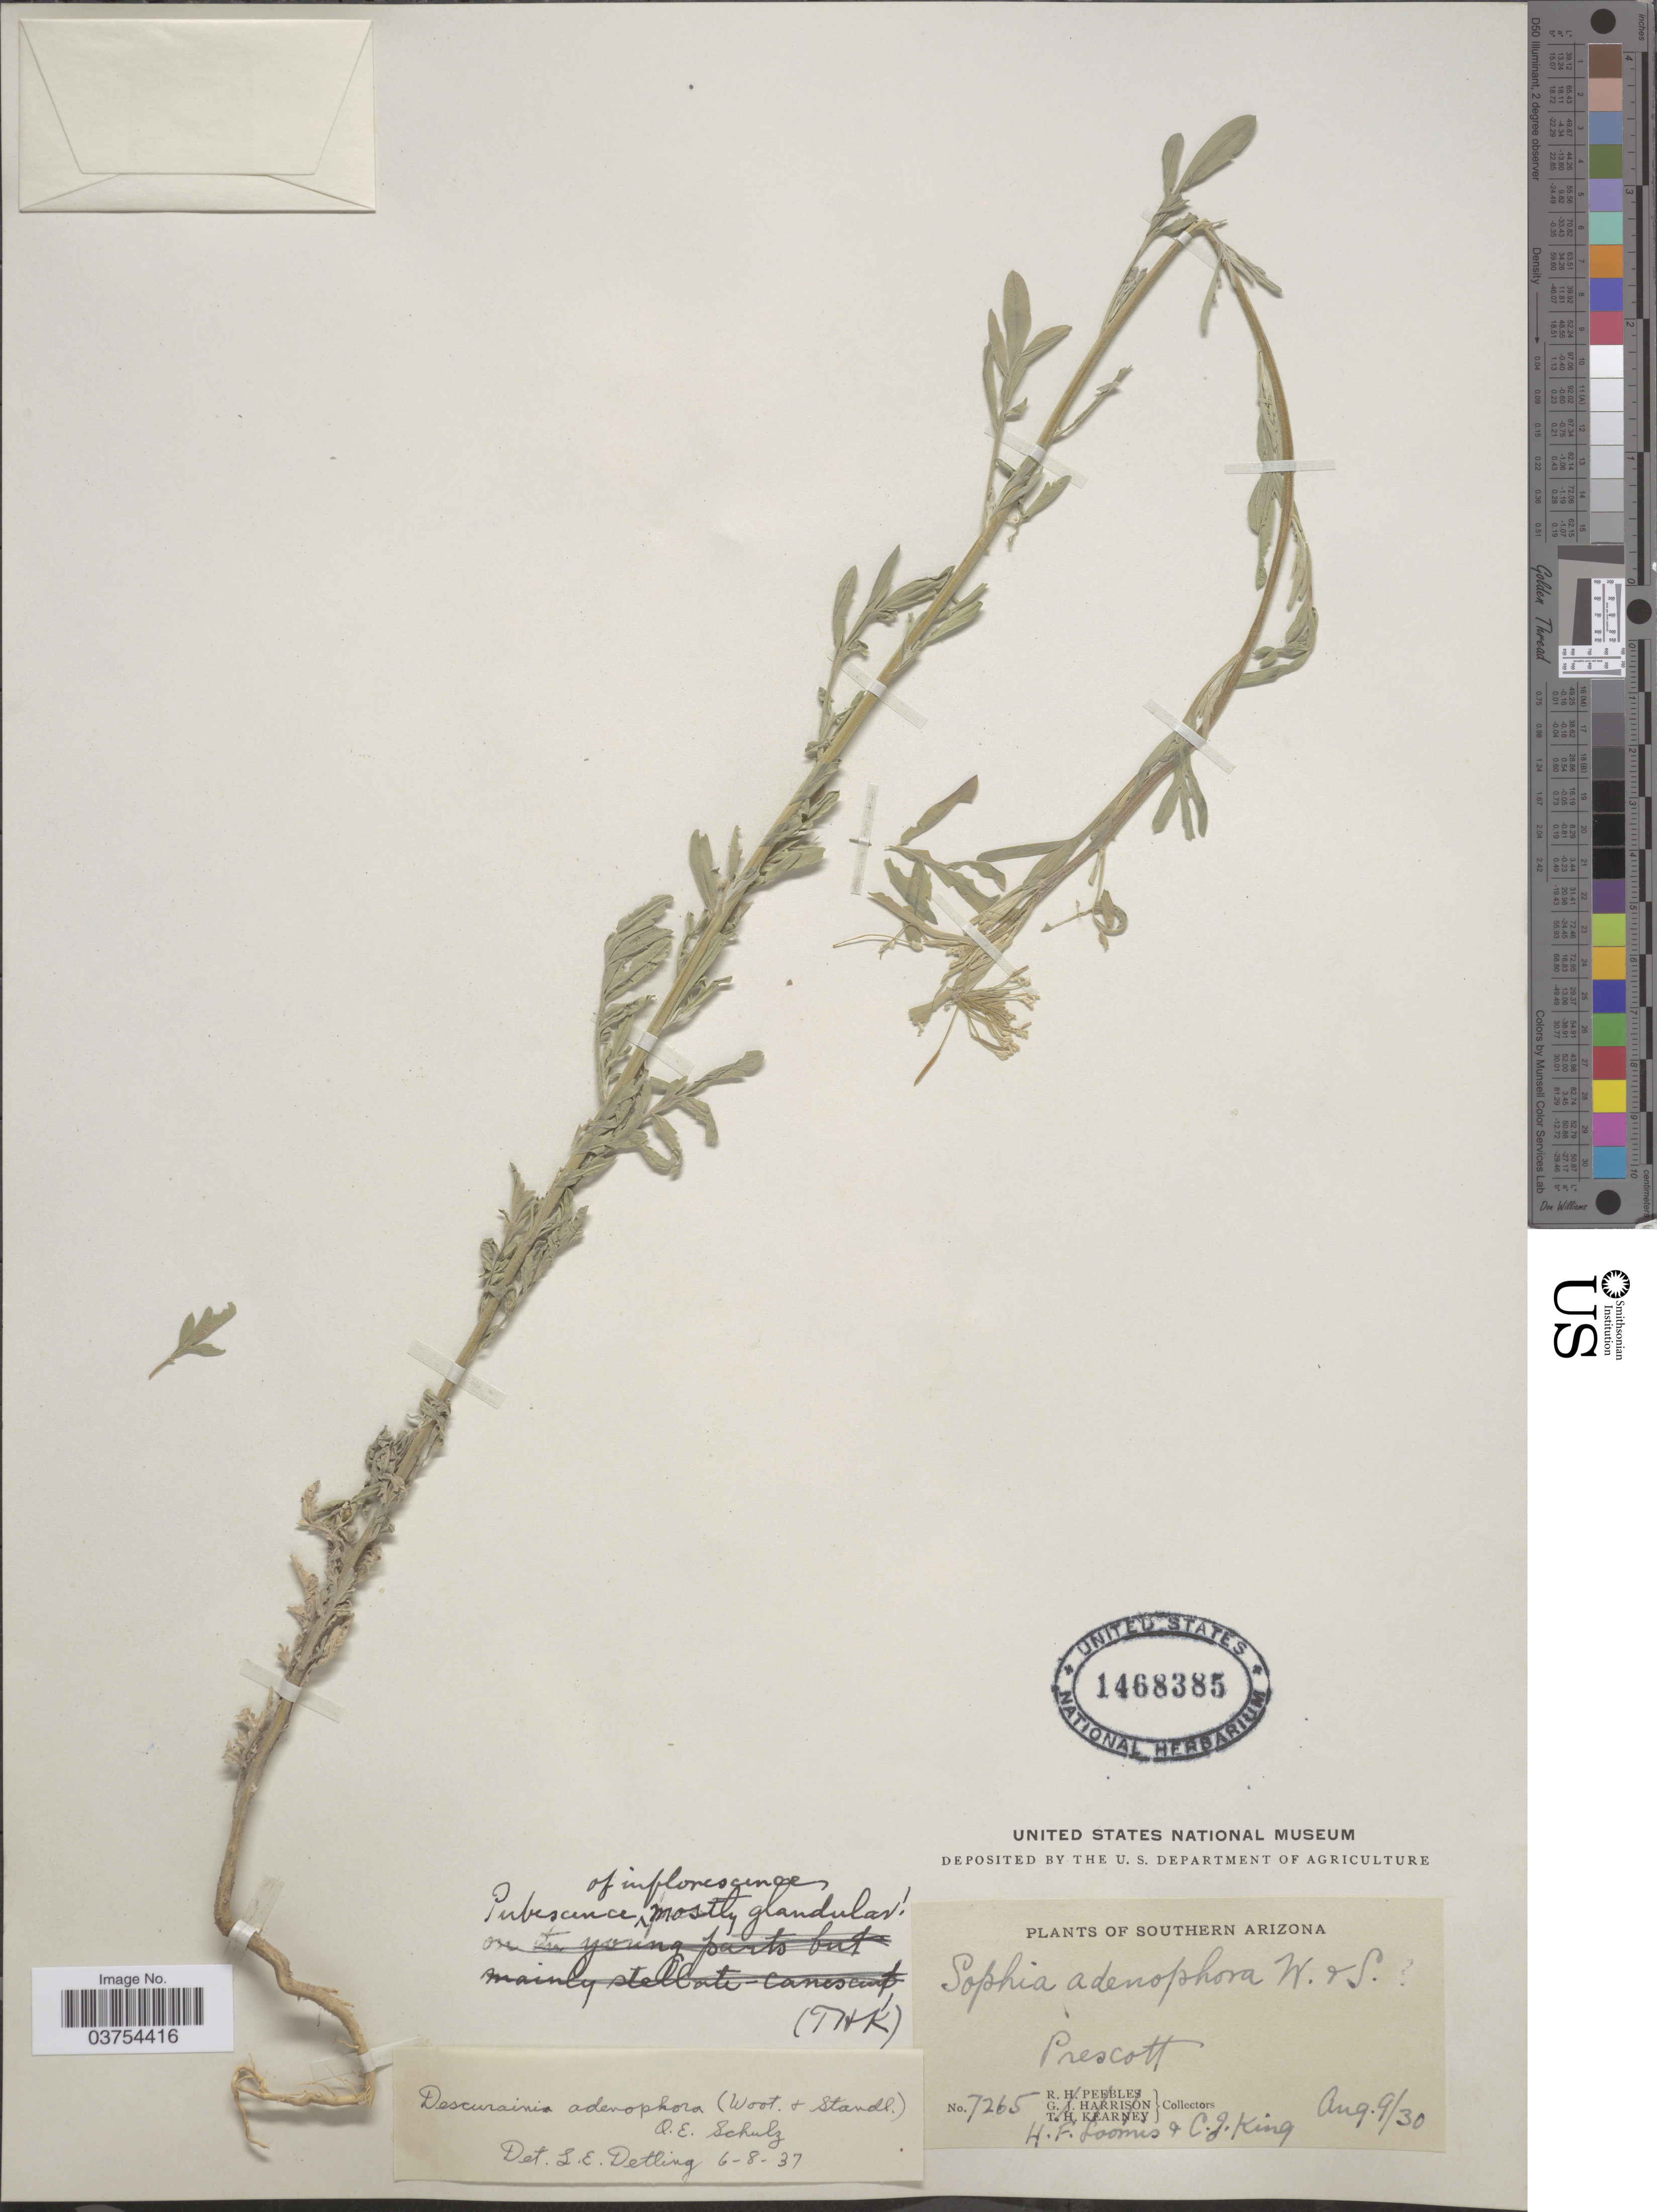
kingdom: Plantae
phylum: Tracheophyta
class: Magnoliopsida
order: Brassicales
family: Brassicaceae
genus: Descurainia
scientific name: Descurainia obtusa subsp. adenophora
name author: (Wooton & Standl.) Detling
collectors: H. F. Loomis & C. J. King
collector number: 7265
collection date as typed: Transcribed d/m/y: 9/8/30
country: United States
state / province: Arizona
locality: Southern Arizona. Prescott.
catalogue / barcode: US 1468385